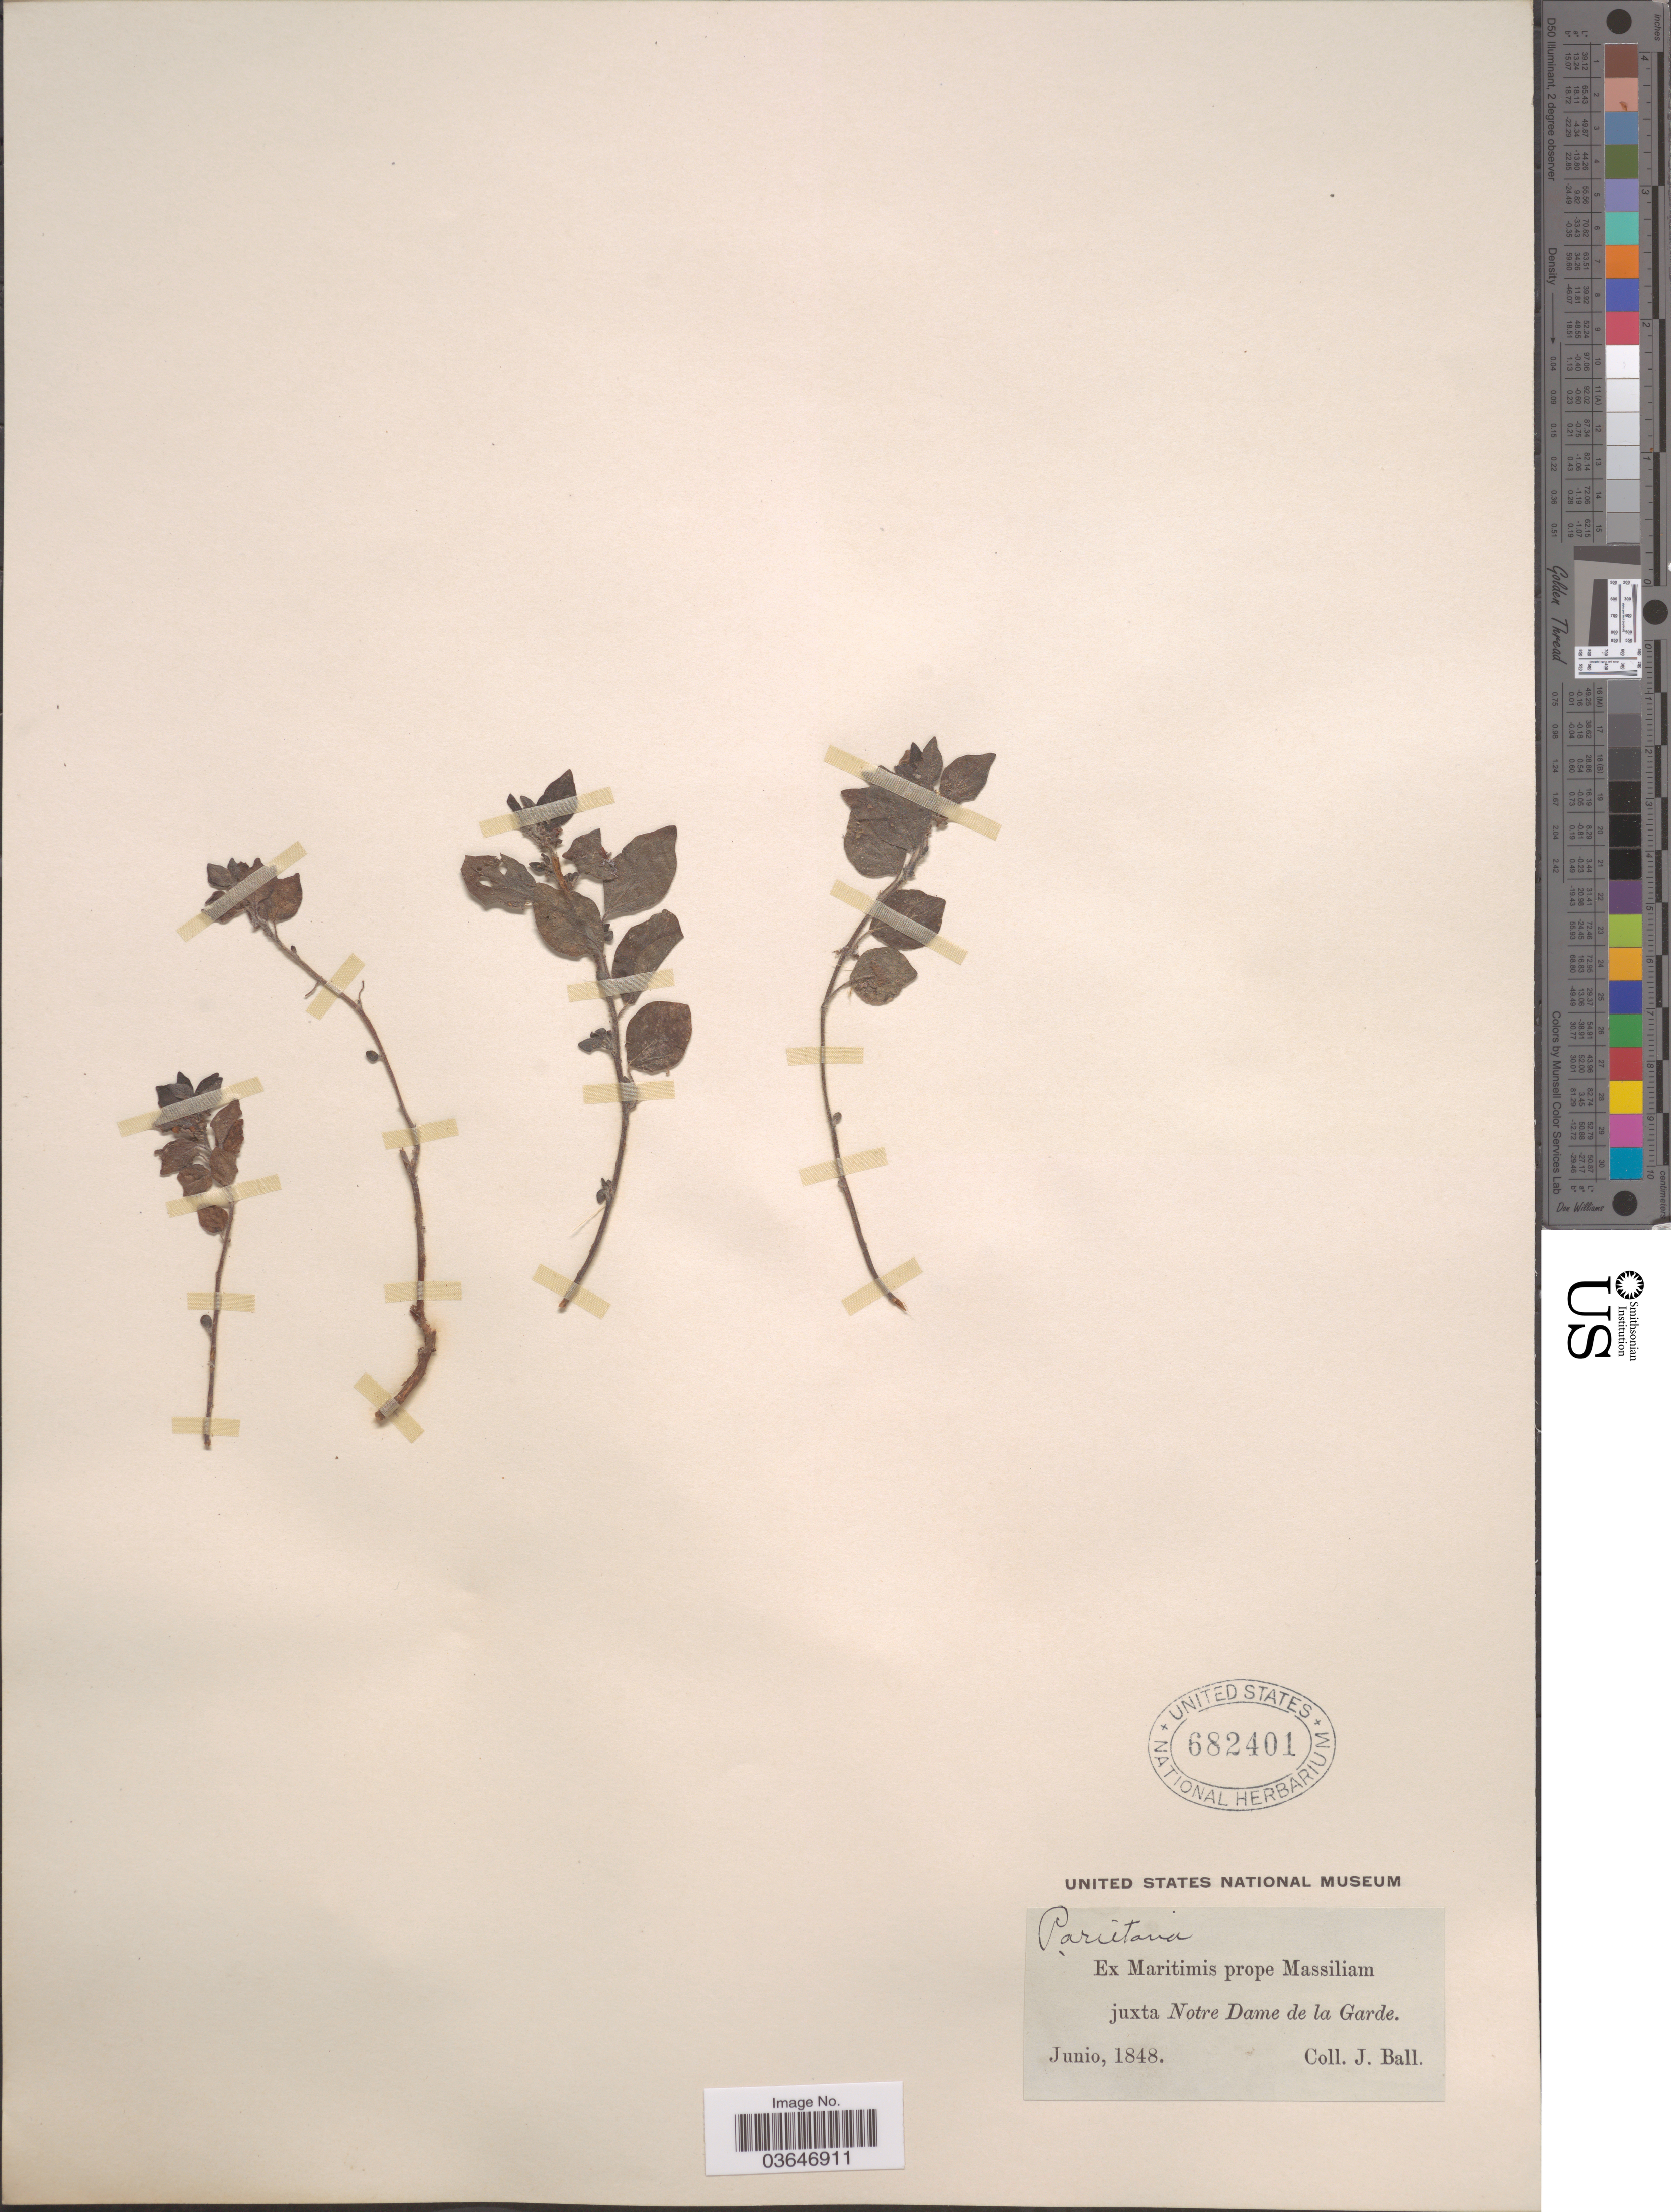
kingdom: Plantae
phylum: Tracheophyta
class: Magnoliopsida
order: Rosales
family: Urticaceae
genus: Parietaria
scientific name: Parietaria sp.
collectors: J. Ball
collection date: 1848-06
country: France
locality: Ex Maritimis prope Massiliam juxta Notre Dame de la Garde.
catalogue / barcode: US 682401